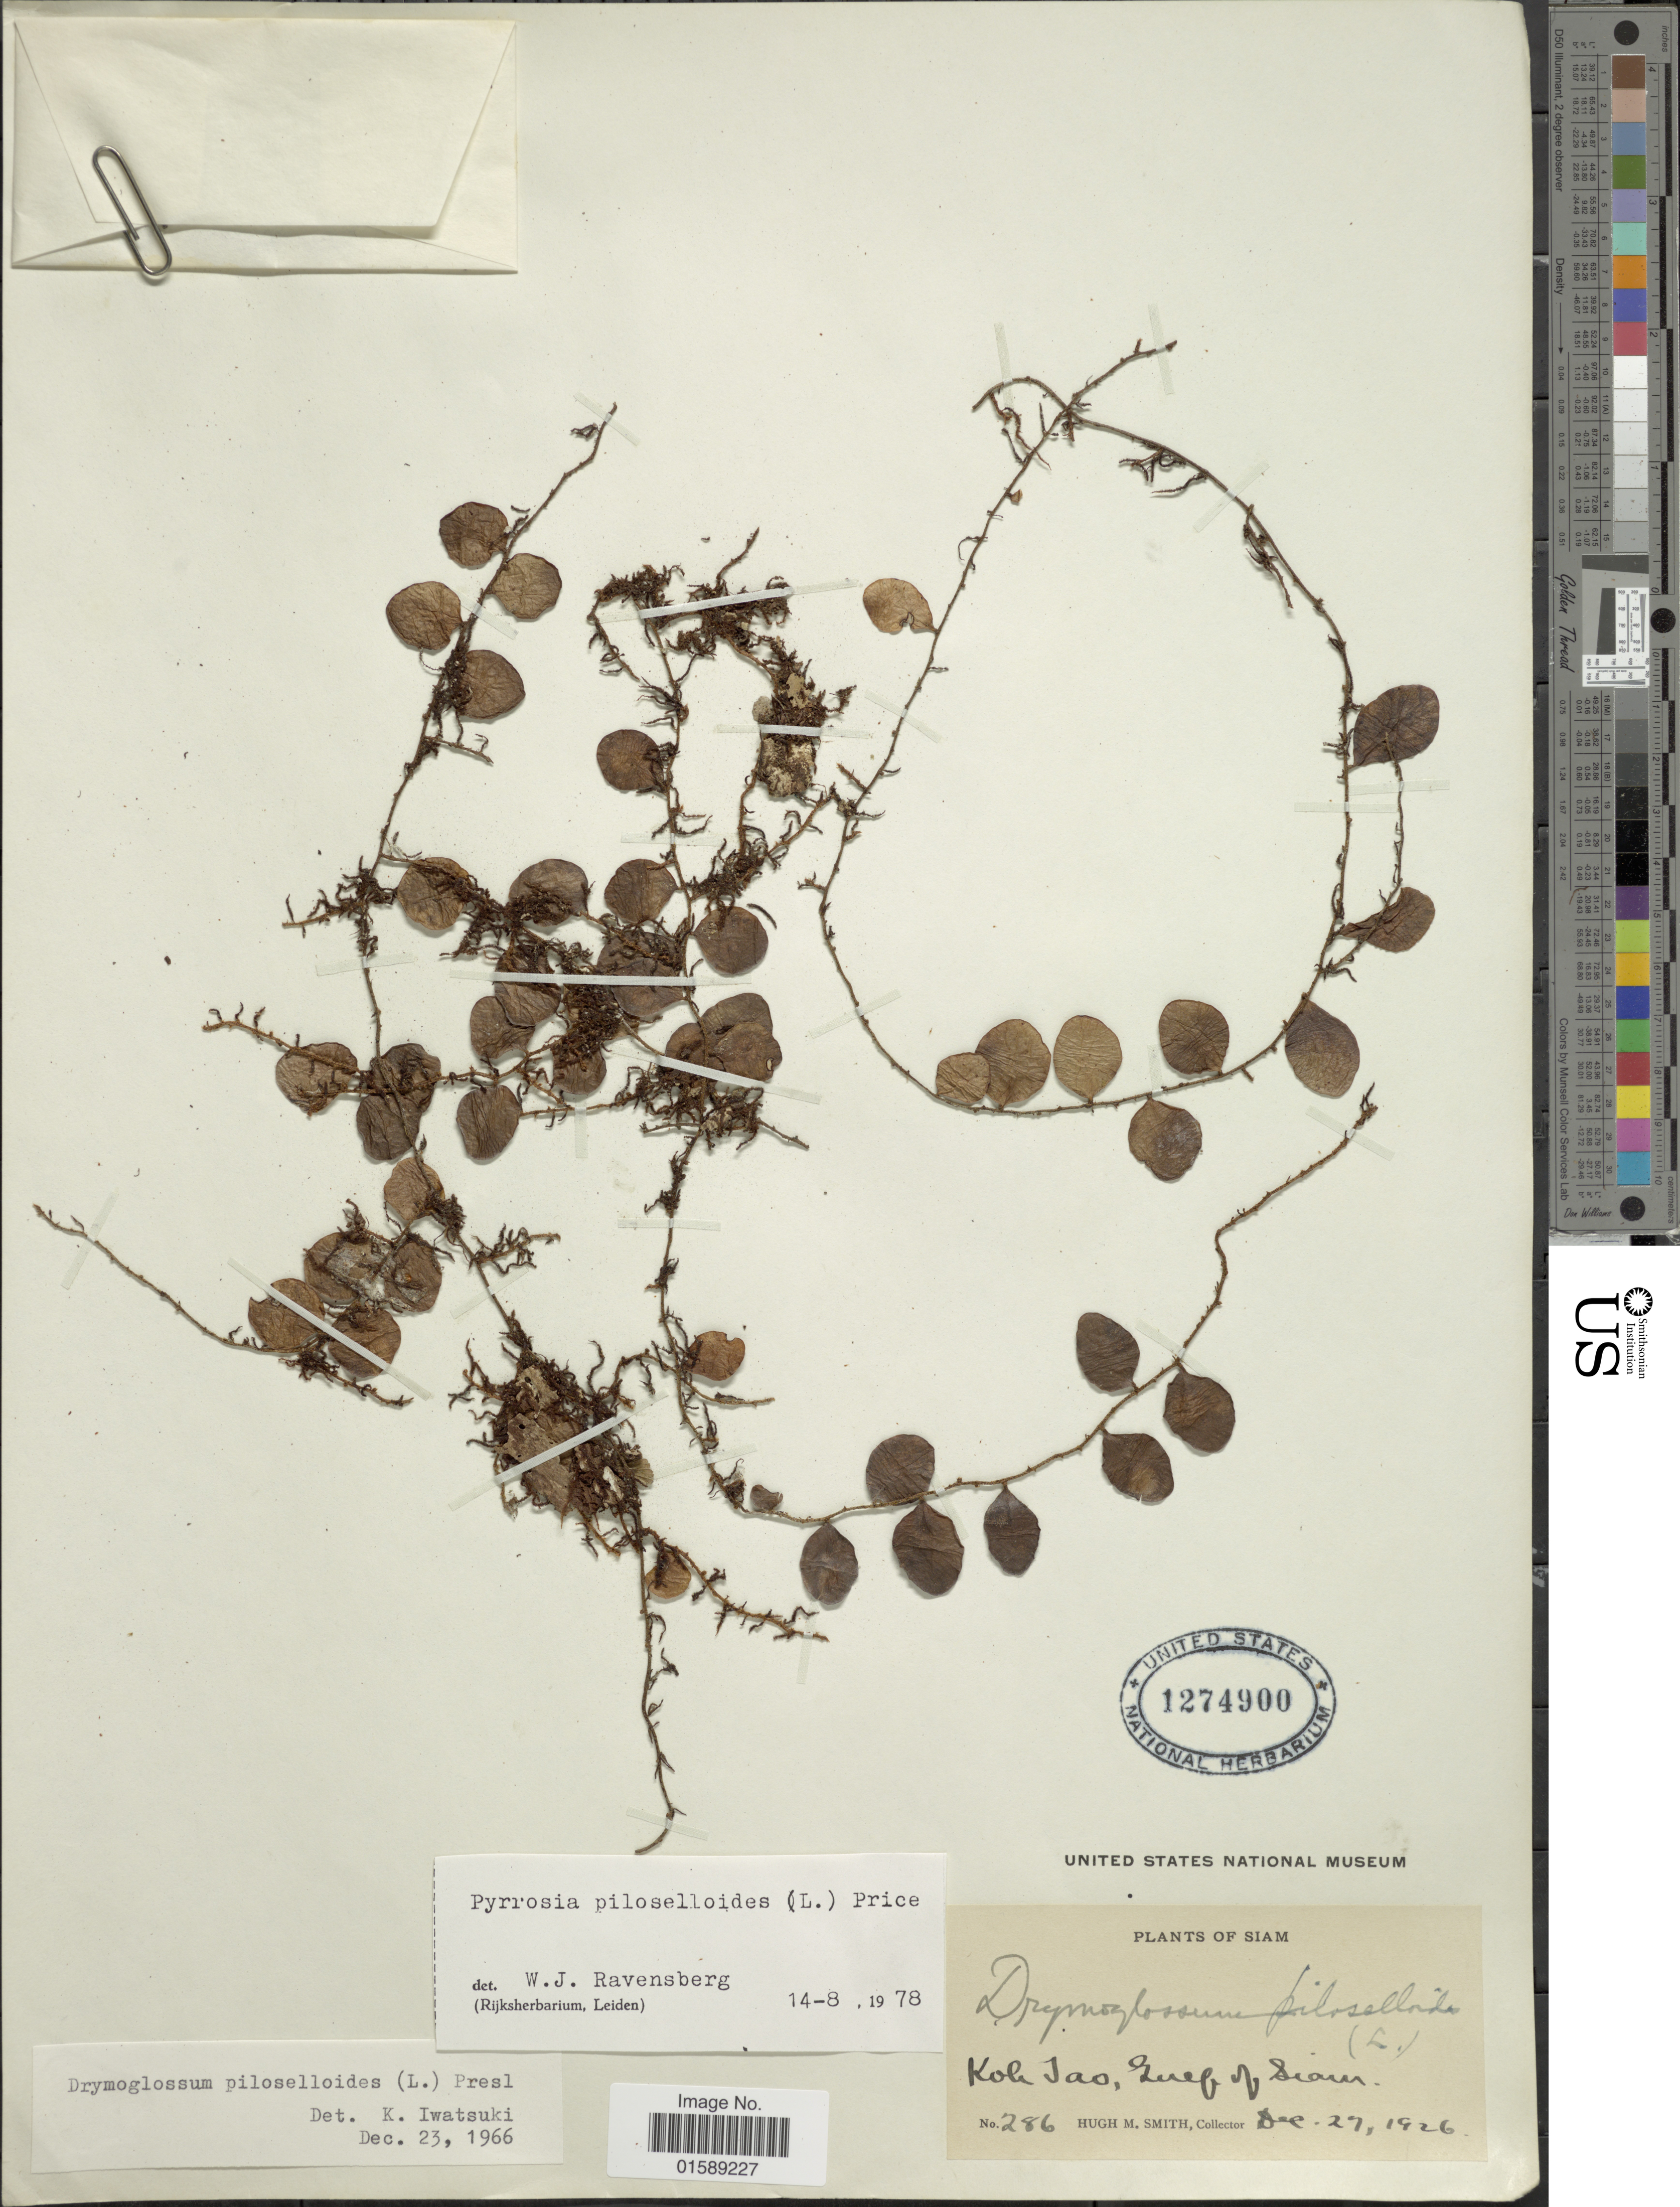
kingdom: Plantae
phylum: Tracheophyta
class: Polypodiopsida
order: Polypodiales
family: Polypodiaceae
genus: Pyrrosia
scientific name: Pyrrosia piloselloides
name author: (L.) M.G. Price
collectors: H. M. Smith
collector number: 286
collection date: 1926-12-27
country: Thailand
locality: Siam. Koh Tao, Gulf of Siam.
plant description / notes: Corrected "Siam, Kok Jao, Zuef of Siam" to "Siam. Koh Tao, Gulf of Siam."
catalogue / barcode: US 1274900